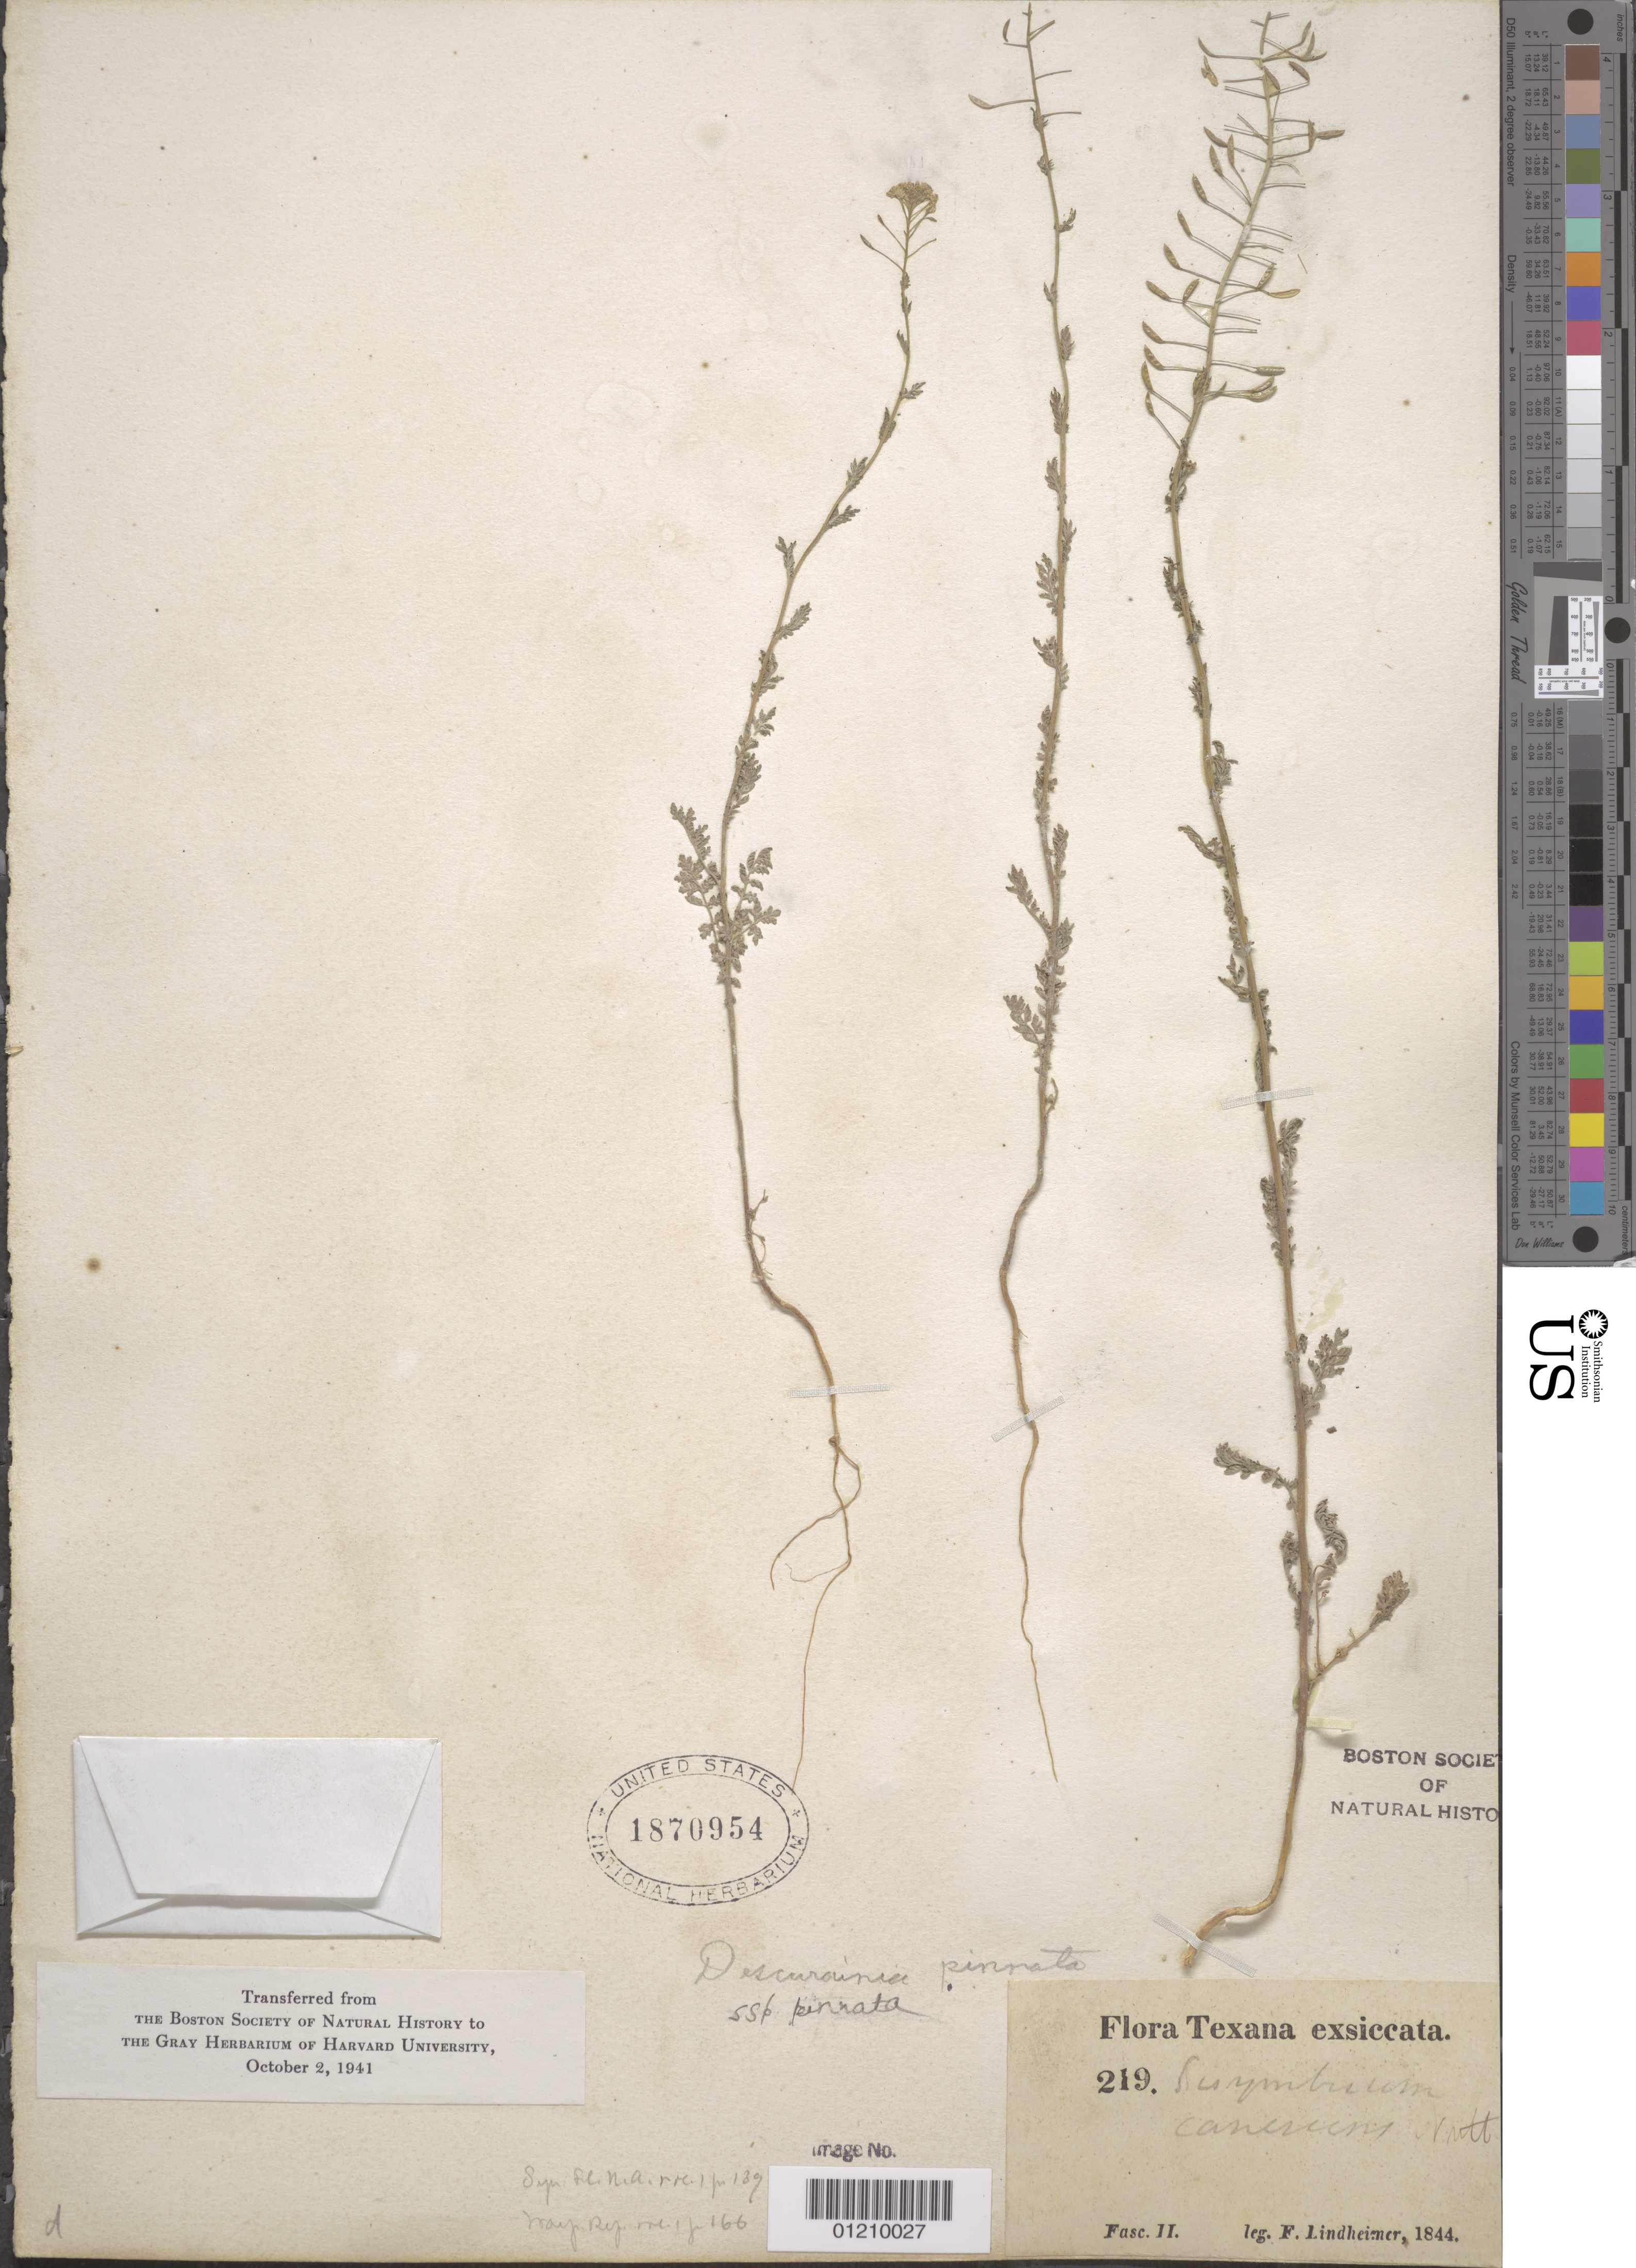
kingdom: Plantae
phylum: Tracheophyta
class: Magnoliopsida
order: Brassicales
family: Brassicaceae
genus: Descurainia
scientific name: Descurainia pinnata subsp. pinnata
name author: (Walter) Britton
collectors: F. J. Lindheimer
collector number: Fasc. II 219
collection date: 1844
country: United States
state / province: Texas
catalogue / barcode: US 1870954